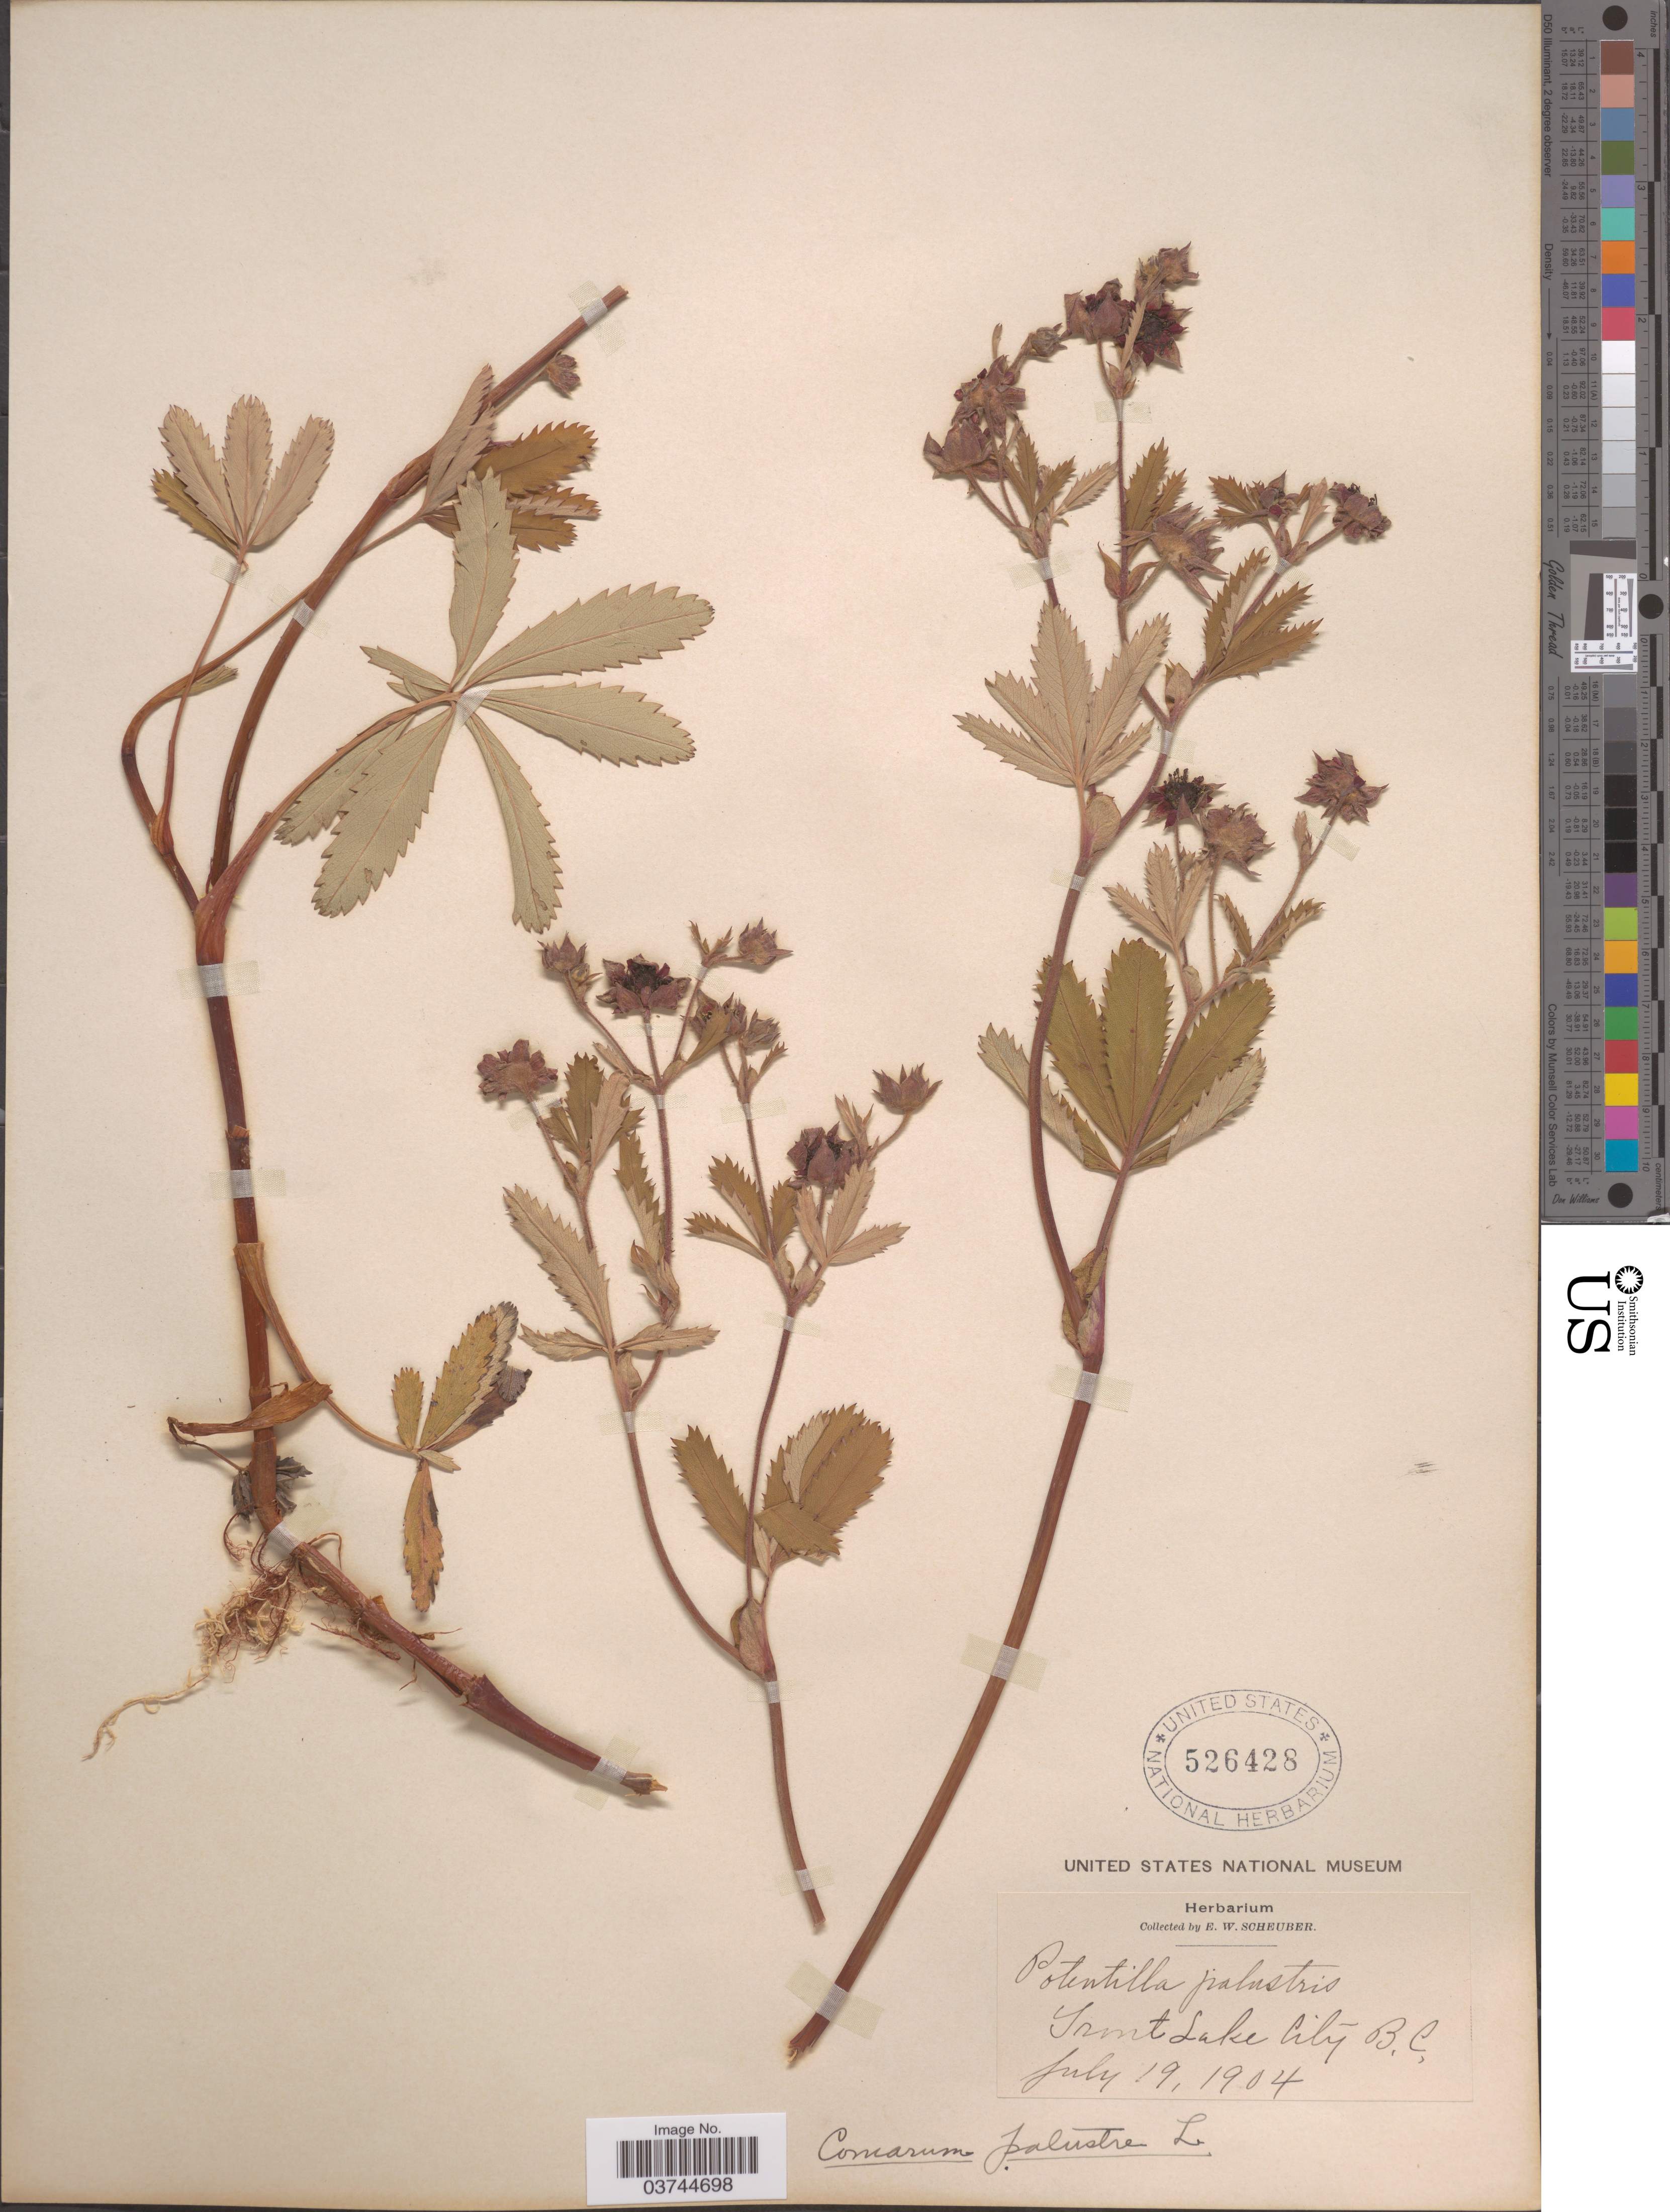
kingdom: Plantae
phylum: Tracheophyta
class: Magnoliopsida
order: Rosales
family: Rosaceae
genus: Comarum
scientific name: Comarum palustre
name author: L.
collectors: E. Scheuber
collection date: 1904-07-19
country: Canada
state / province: British Columbia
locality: Trout Lake City.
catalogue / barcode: US 526428